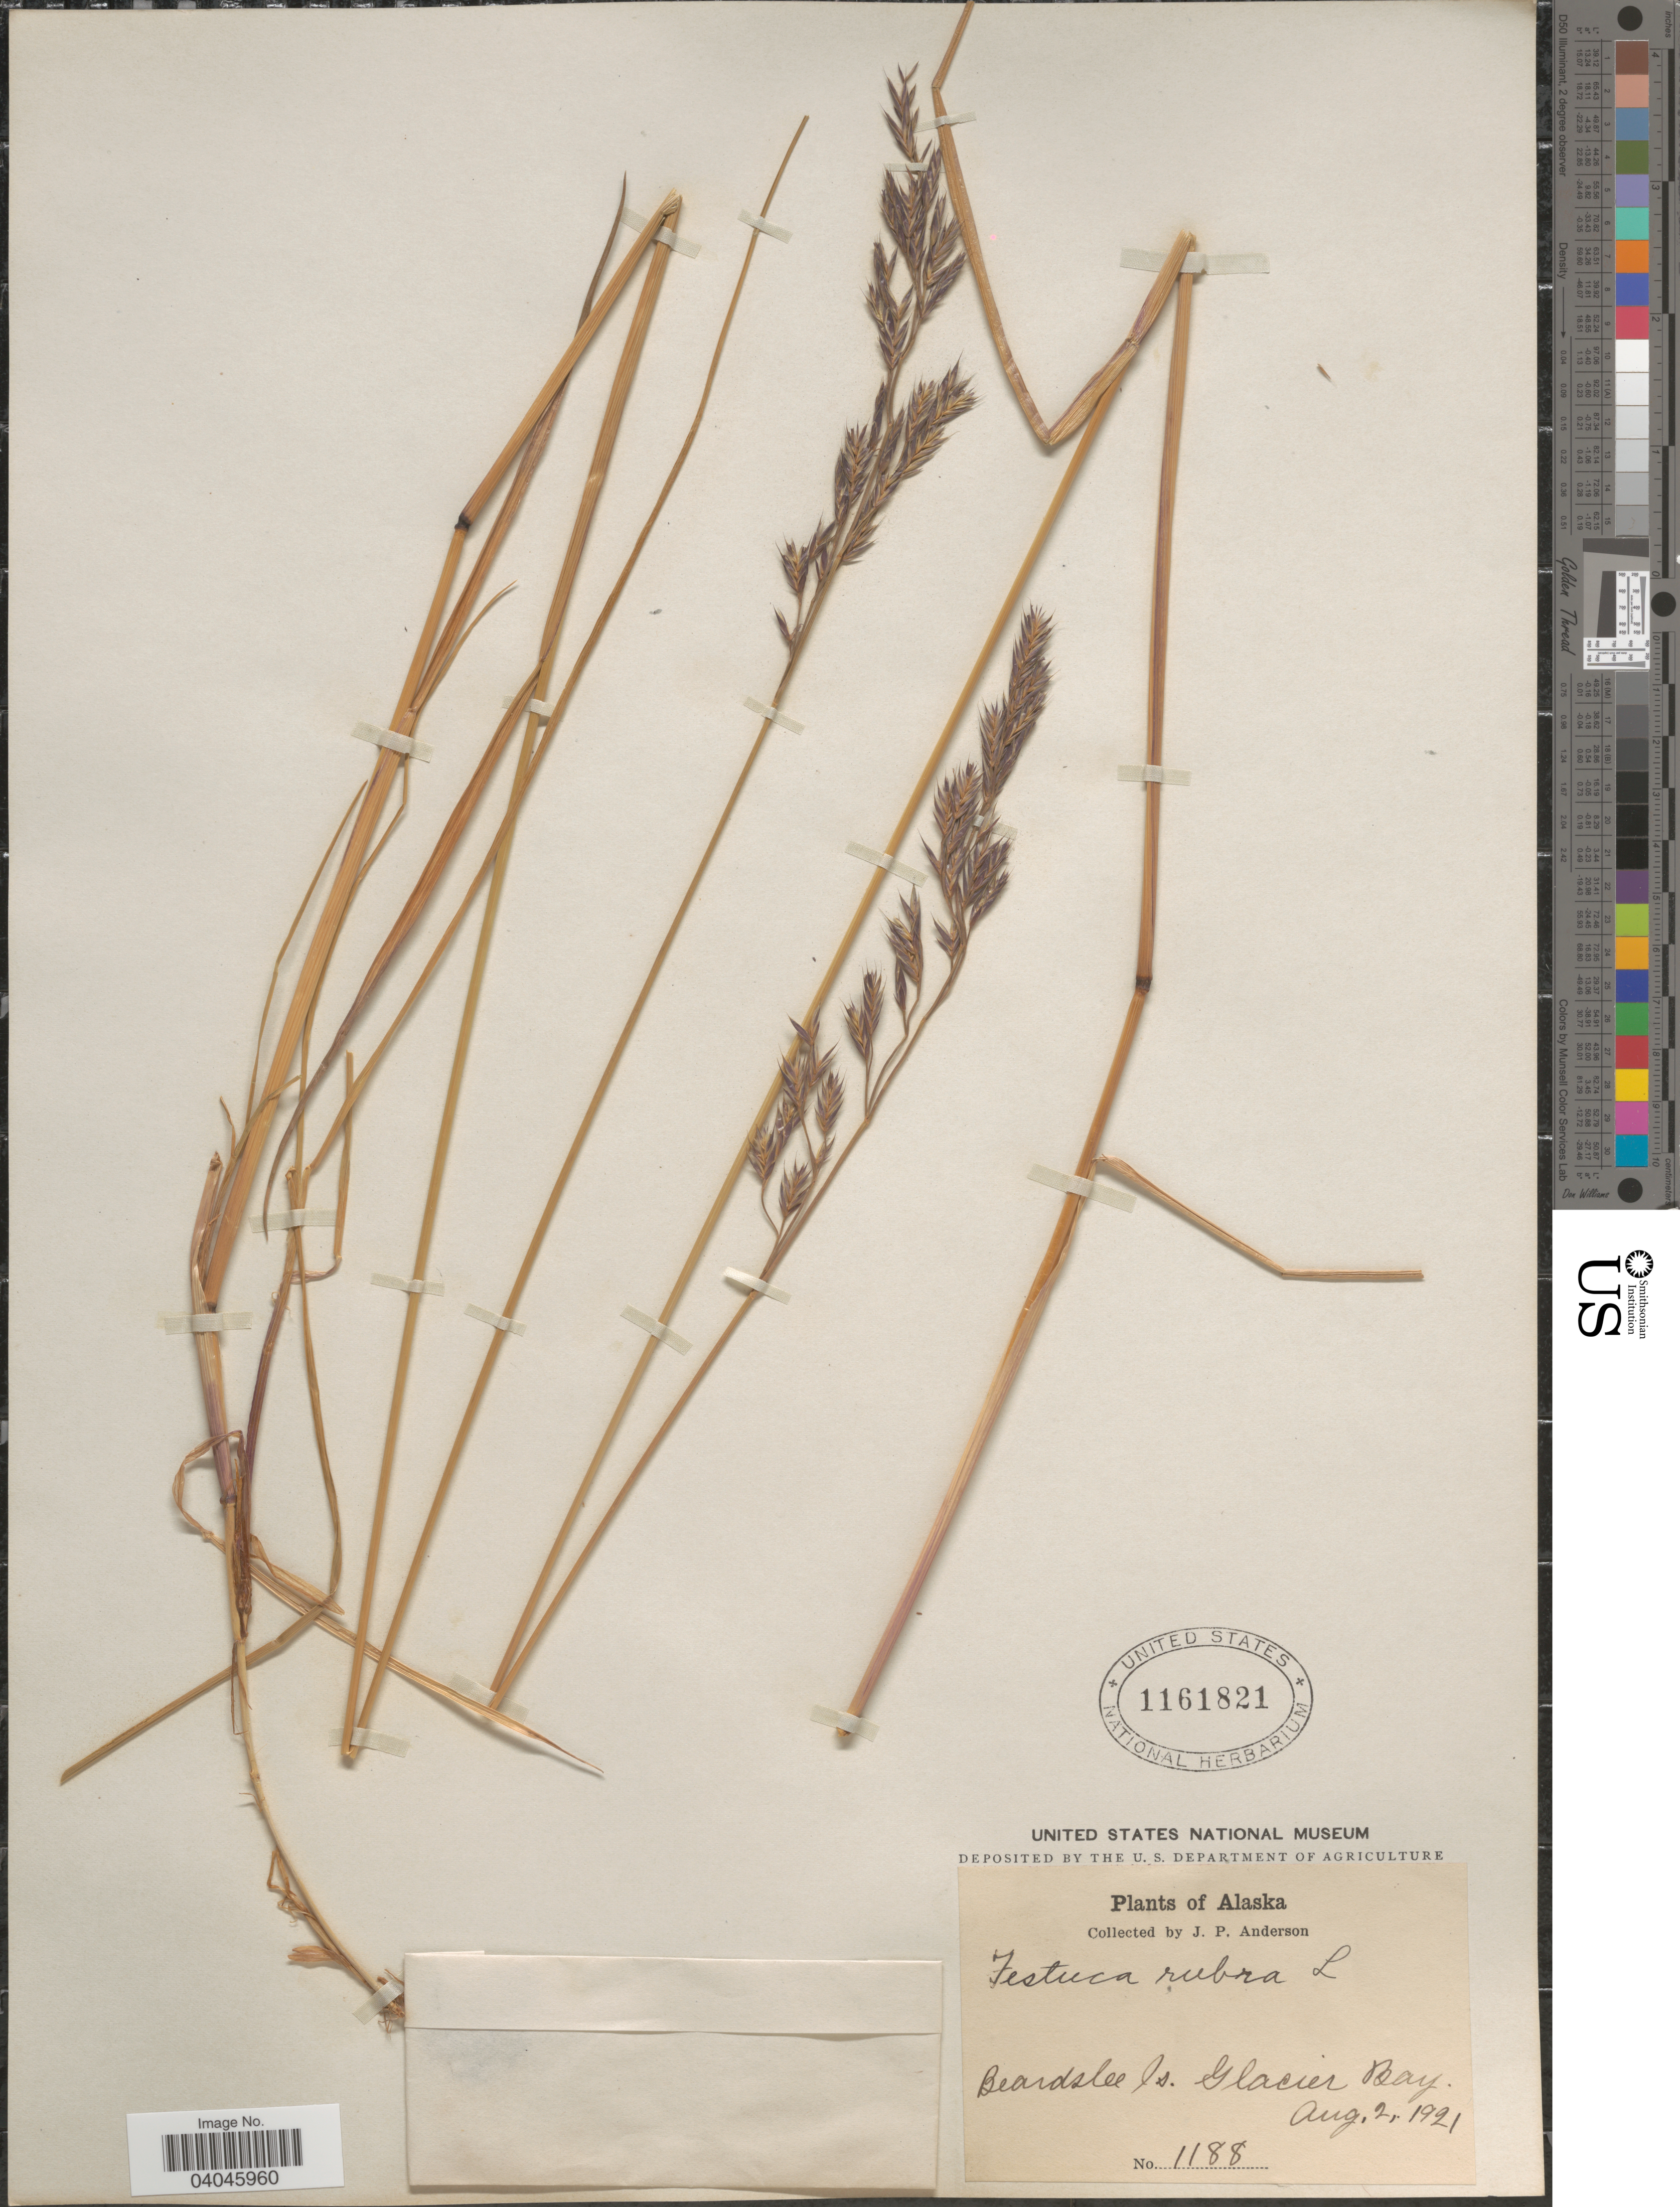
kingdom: Plantae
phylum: Tracheophyta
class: Liliopsida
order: Poales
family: Poaceae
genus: Festuca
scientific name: Festuca rubra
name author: L.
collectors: J. P. Anderson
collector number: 1188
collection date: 1921-08-02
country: United States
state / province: Alaska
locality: Beardslee Is. Glacier Bay.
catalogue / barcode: US 1161821